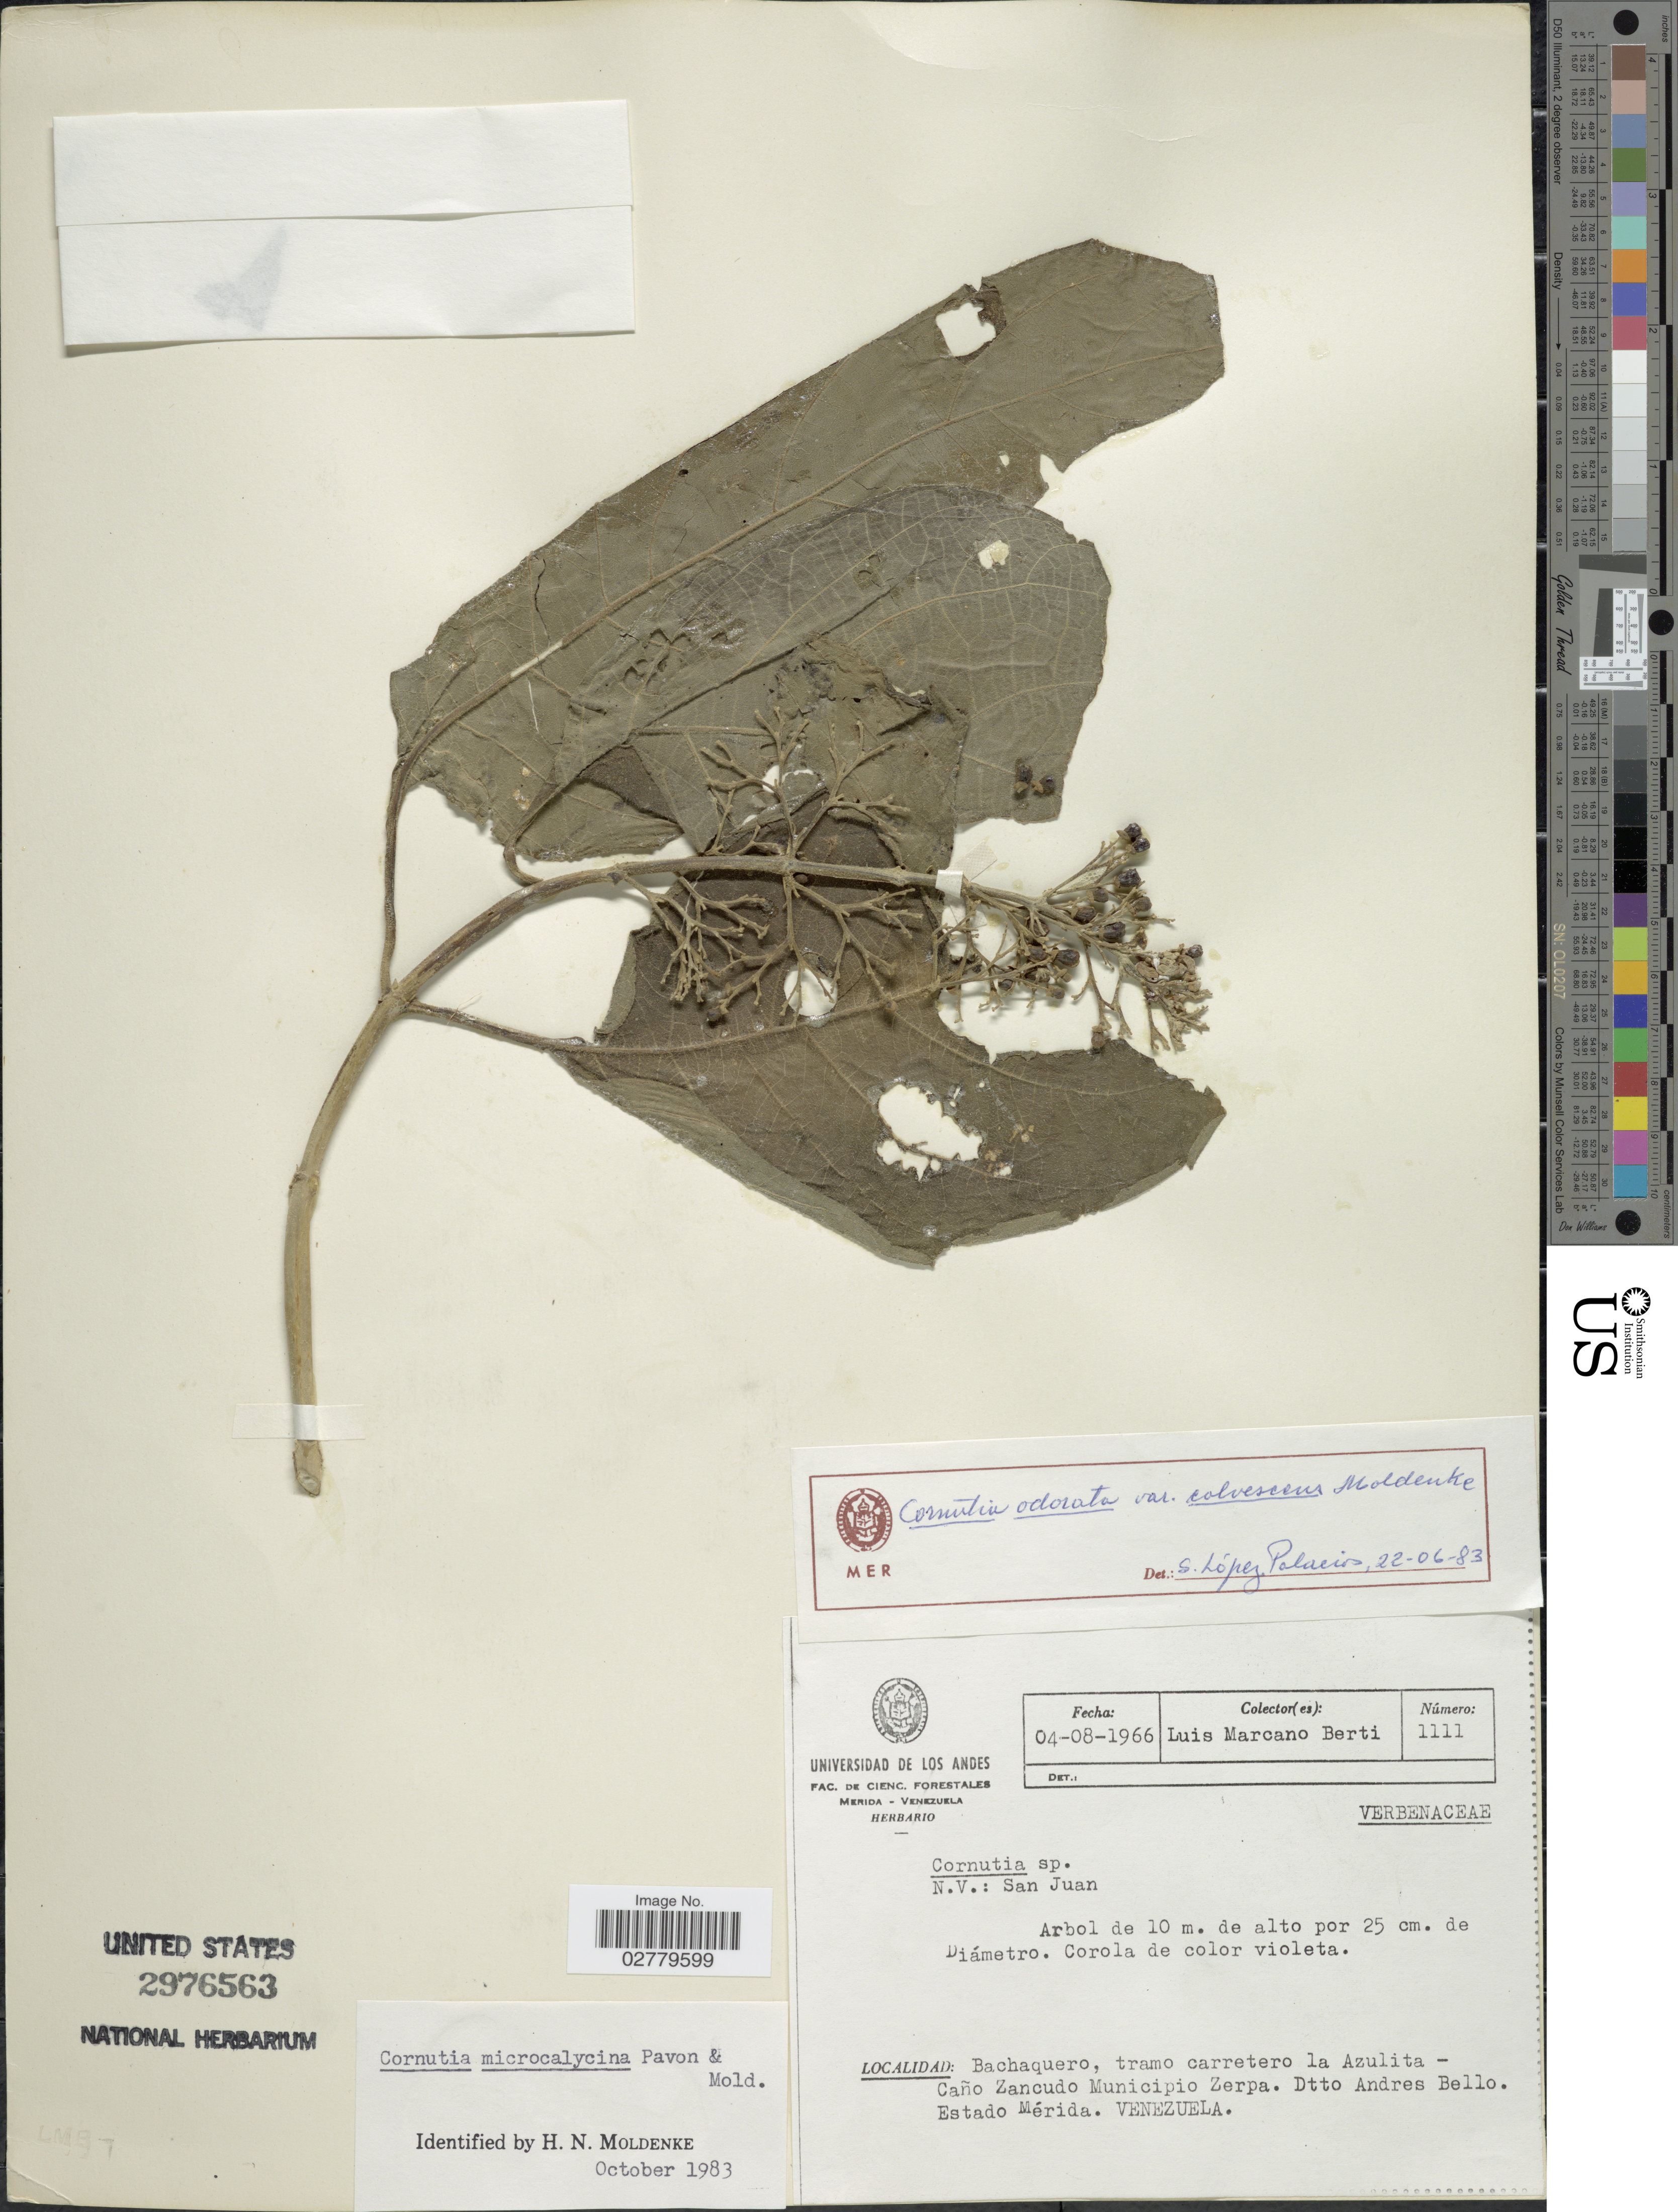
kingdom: Plantae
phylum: Tracheophyta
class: Magnoliopsida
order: Lamiales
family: Lamiaceae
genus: Cornutia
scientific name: Cornutia microcalycina var. microcalycina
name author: Pav. ex Moldenke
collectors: L. Marcano-Berti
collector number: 1111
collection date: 1966-08-04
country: Venezuela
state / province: Mérida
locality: Bachaquero, tramo carretero la Azulita- Caño Zancudo Municipio Zerpa. Dtto Andres Bello.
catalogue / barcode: US 2976563